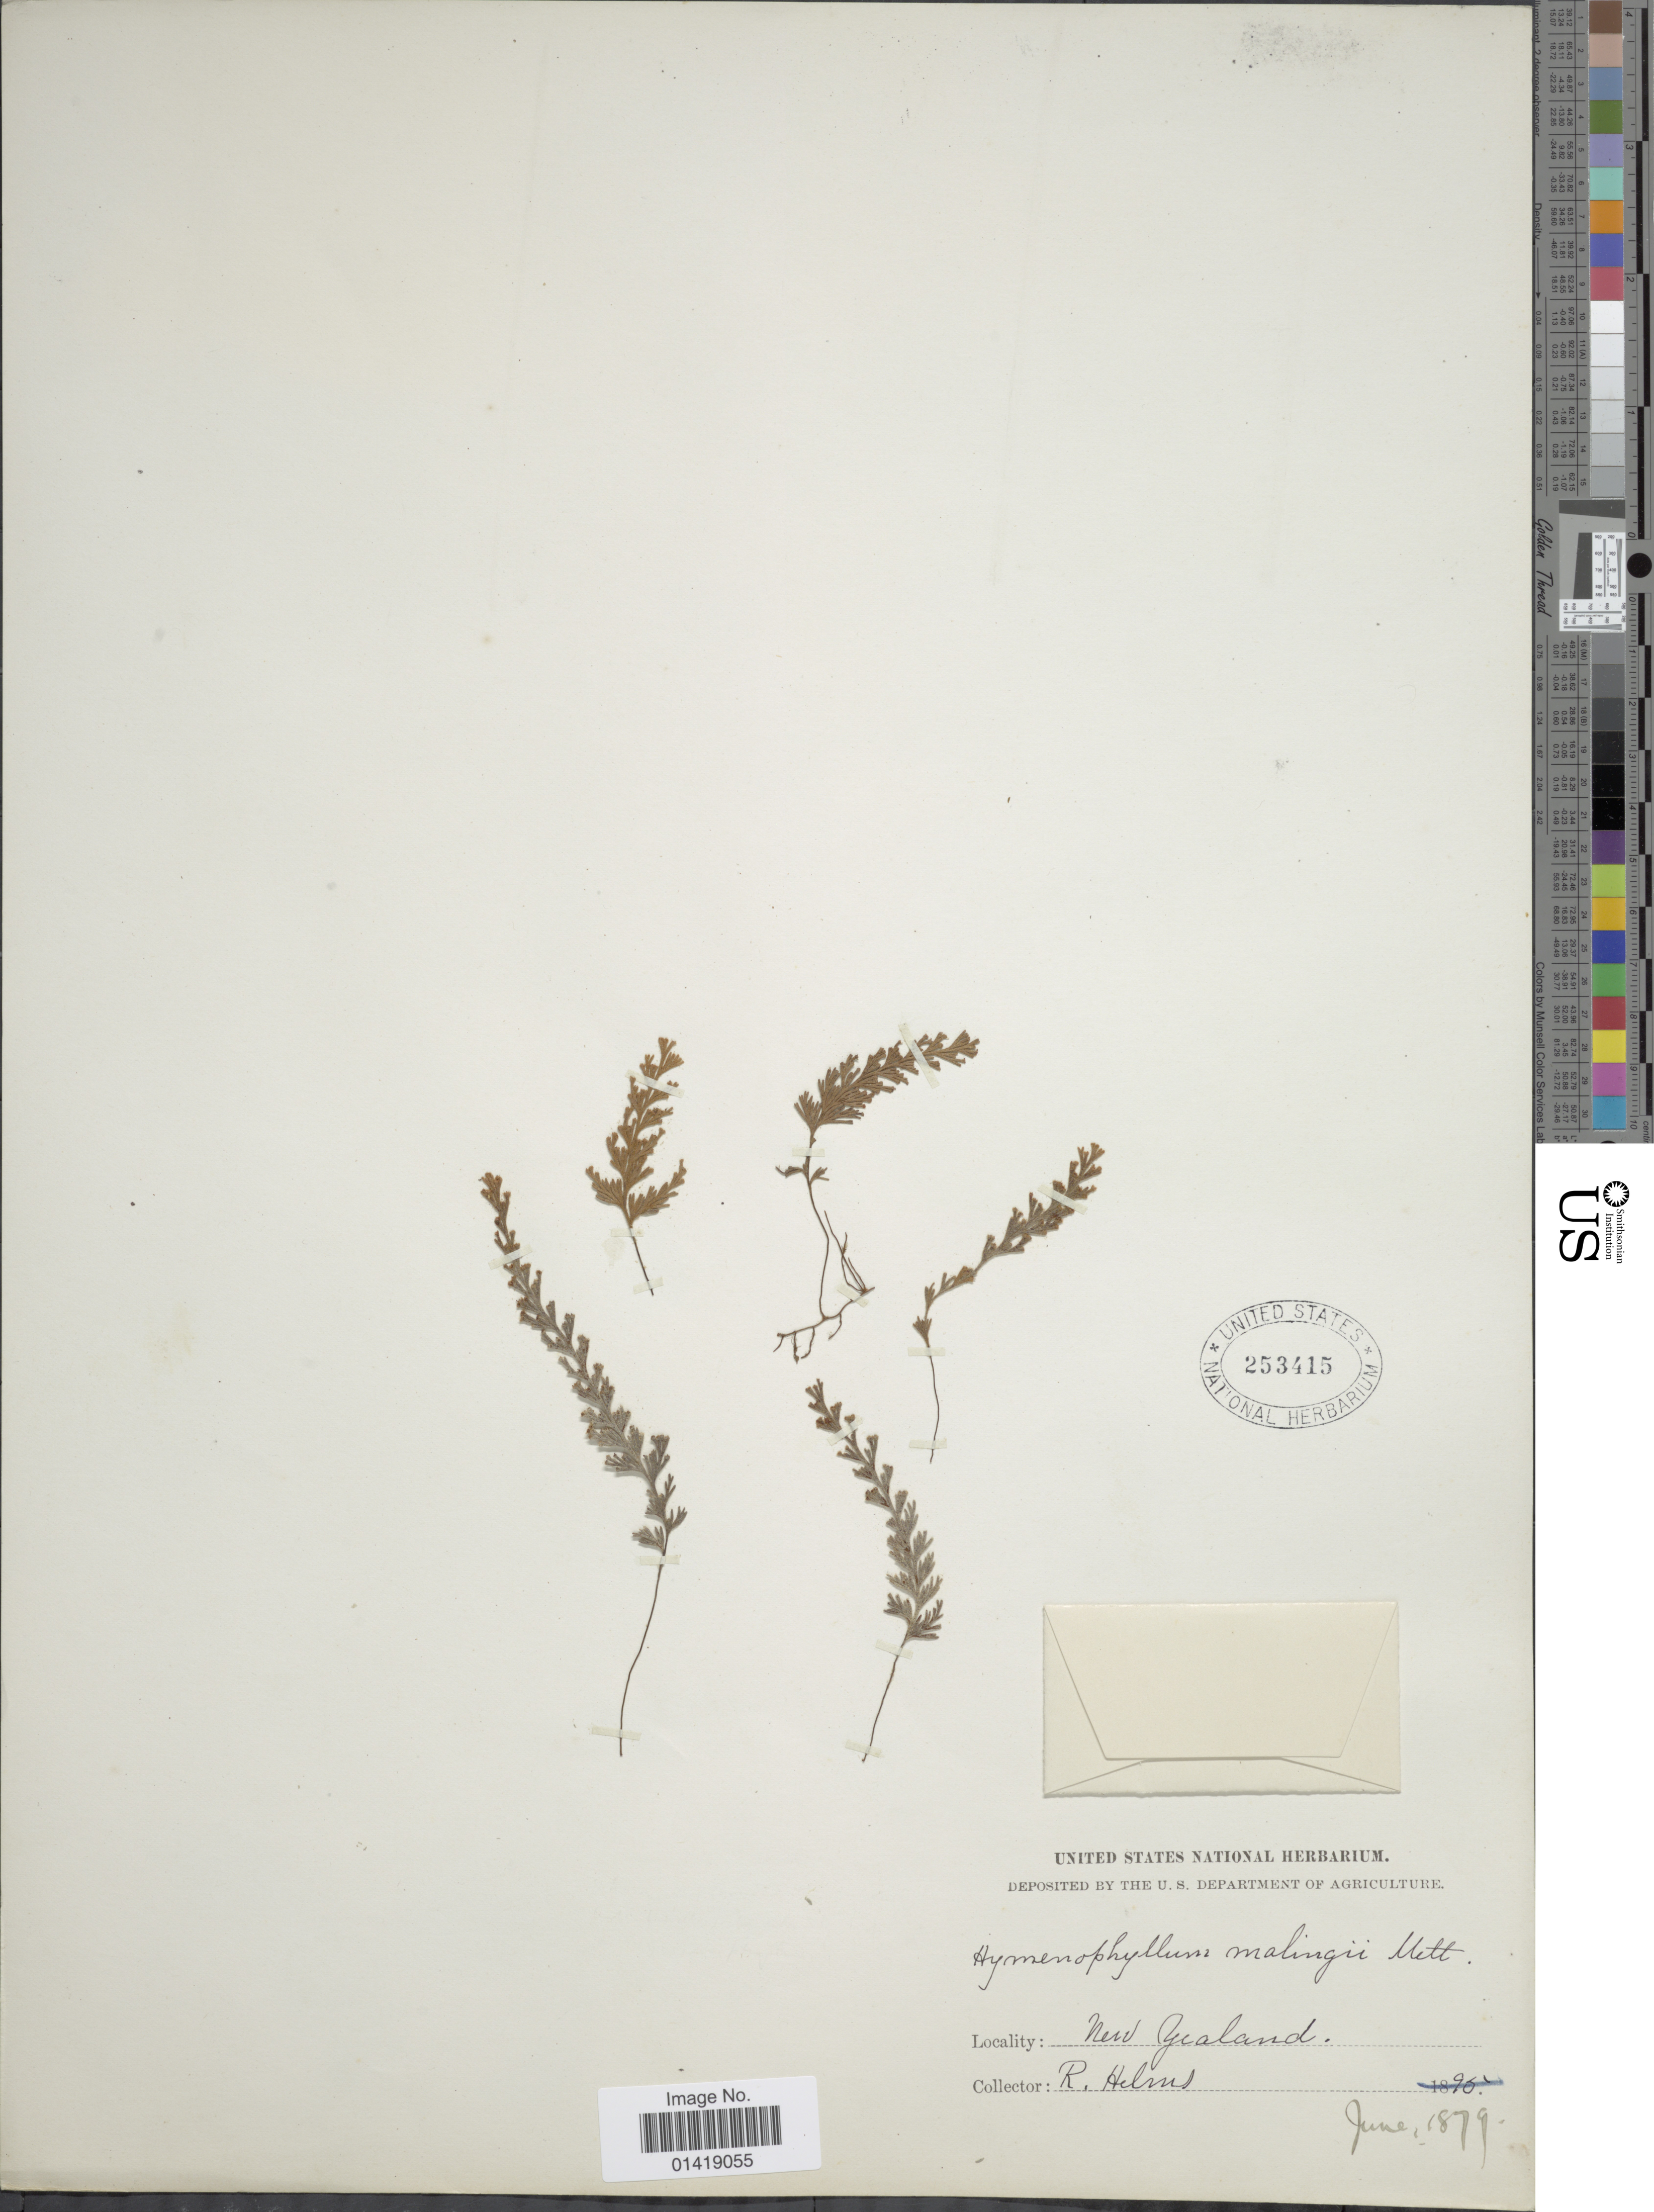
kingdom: Plantae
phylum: Tracheophyta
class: Polypodiopsida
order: Hymenophyllales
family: Hymenophyllaceae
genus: Hymenophyllum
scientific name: Hymenophyllum malingii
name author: (Hook.) Mett.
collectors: R. Helms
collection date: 1879-06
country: New Zealand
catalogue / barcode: US 253415